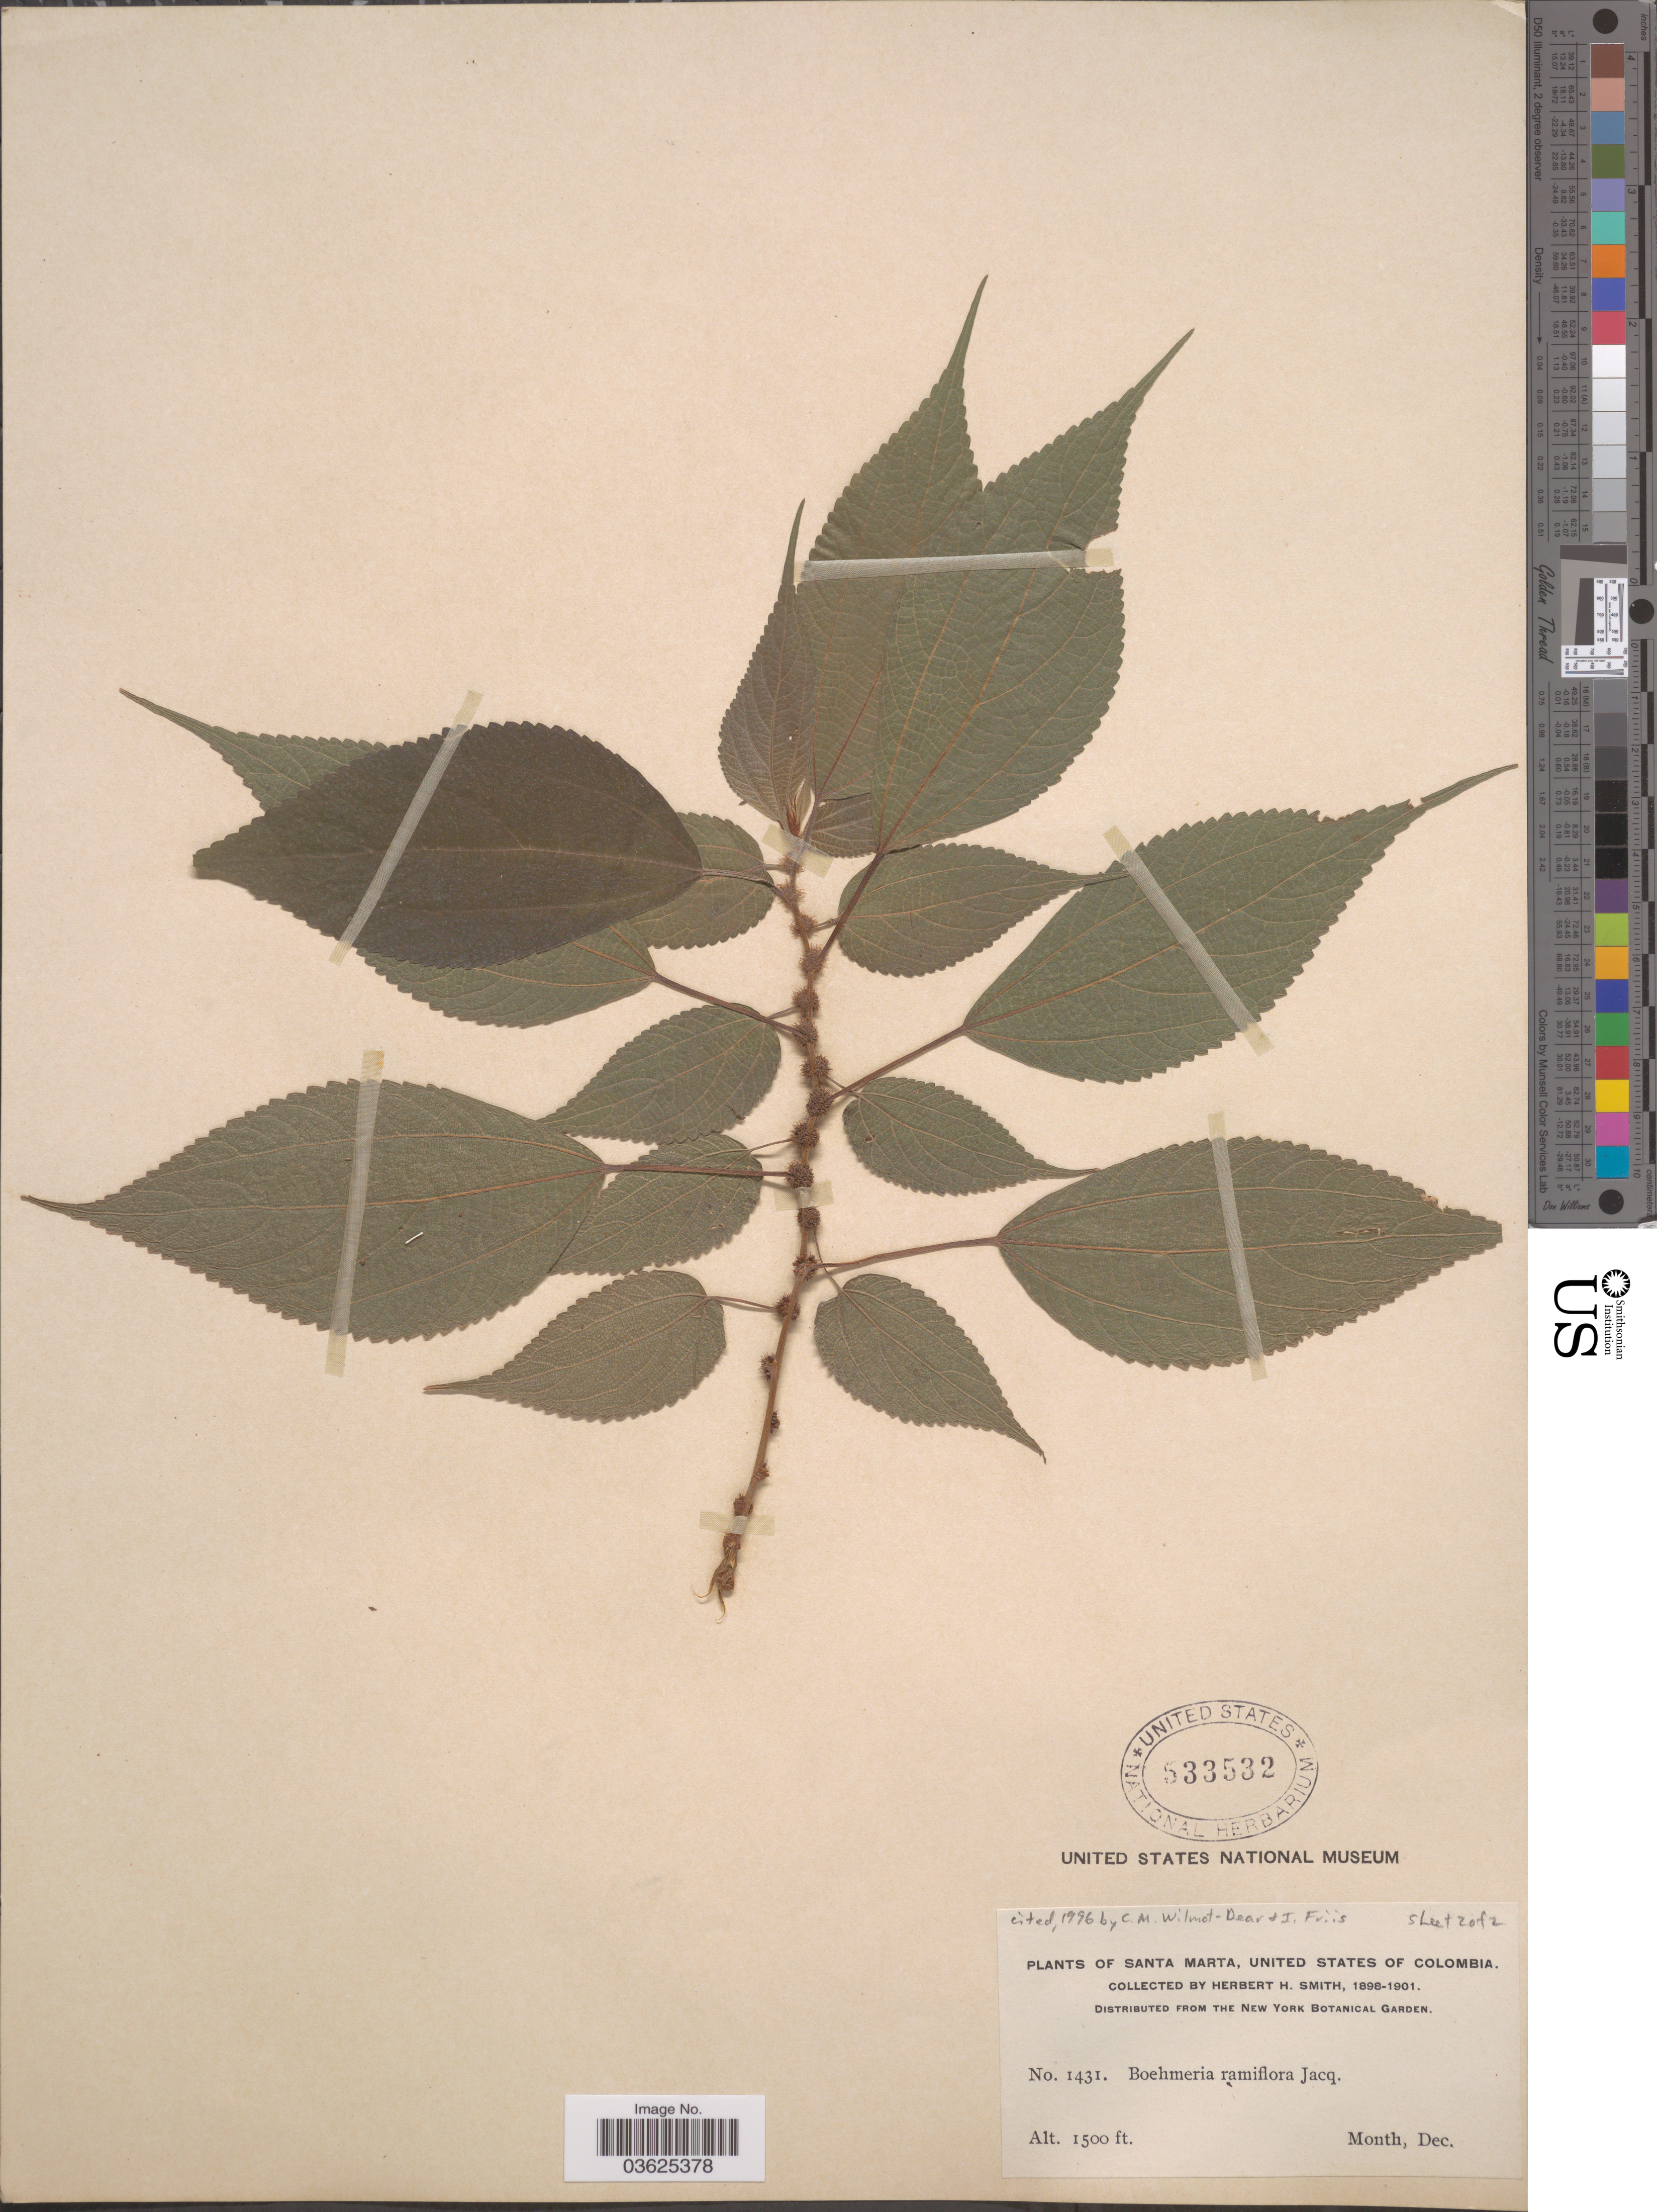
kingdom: Plantae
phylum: Tracheophyta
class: Magnoliopsida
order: Rosales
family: Urticaceae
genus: Boehmeria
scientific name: Boehmeria ramiflora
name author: Jacq.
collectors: Herbert H. Smith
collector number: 1431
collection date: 1898-12/1901-12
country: Colombia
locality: Santa Marta, United States of Colombia.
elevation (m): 457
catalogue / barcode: US 533532